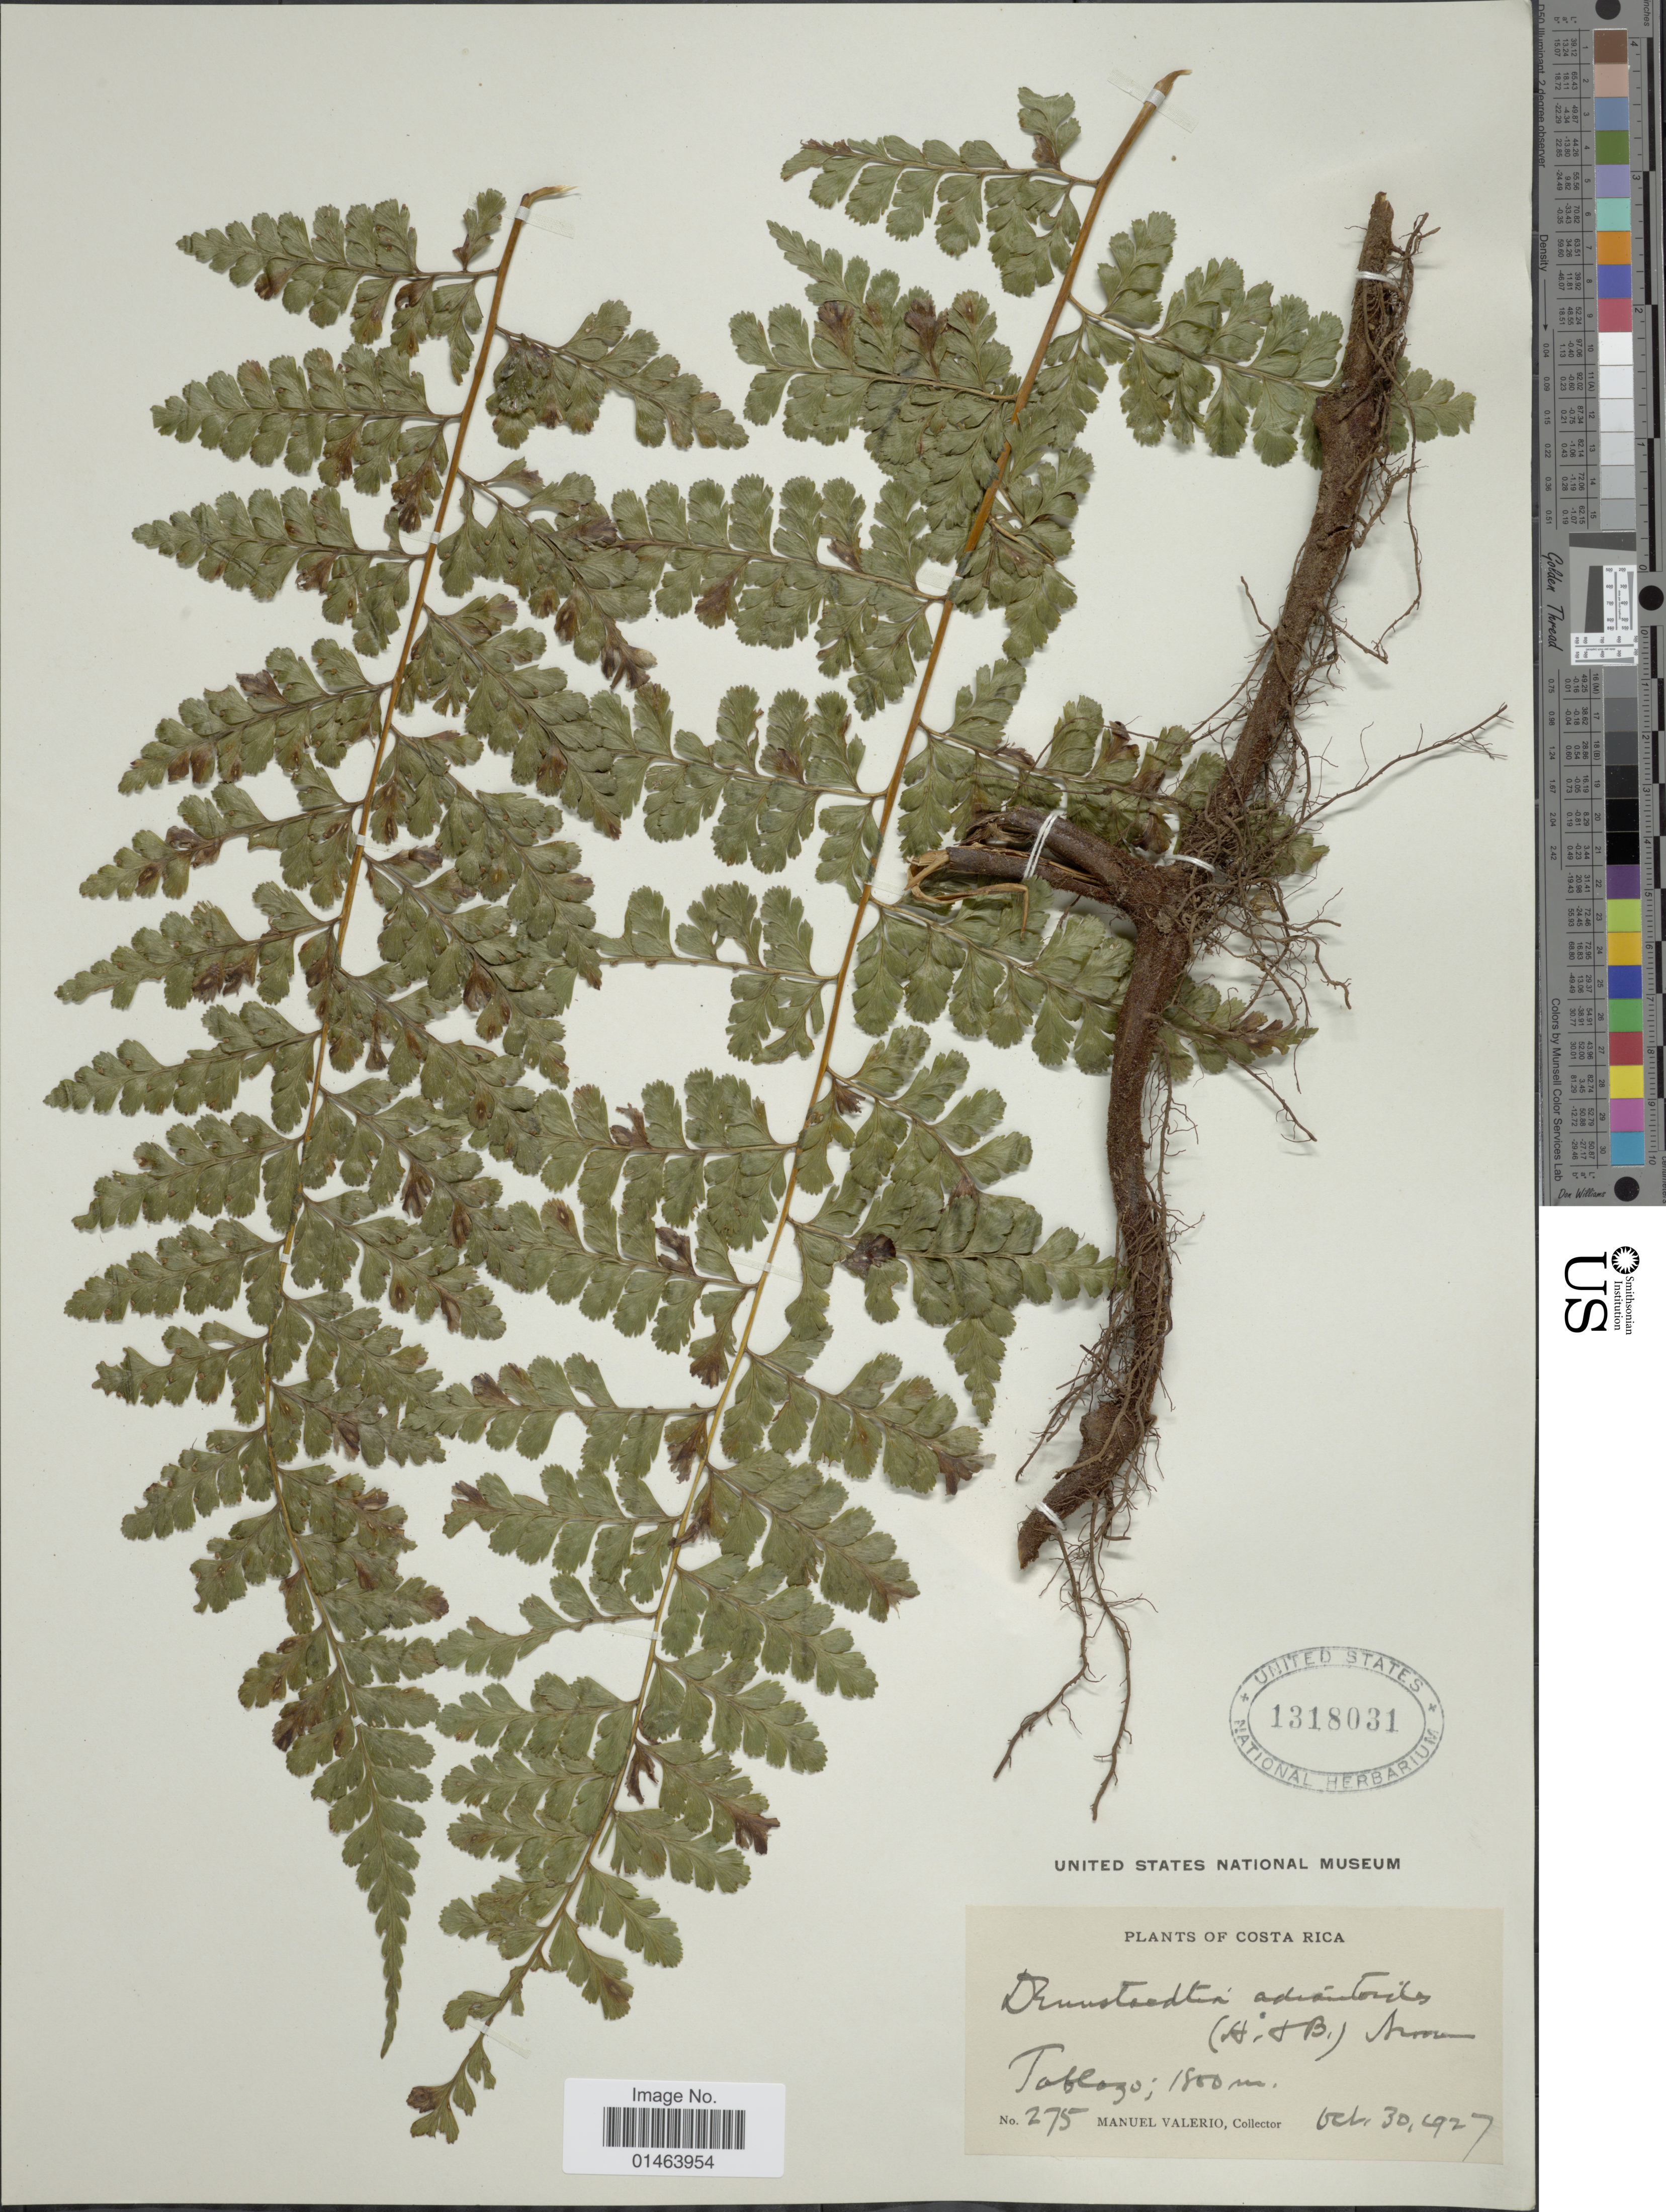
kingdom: Plantae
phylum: Tracheophyta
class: Polypodiopsida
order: Polypodiales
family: Dennstaedtiaceae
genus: Dennstaedtia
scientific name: Dennstaedtia bipinnata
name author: (Cav.) Maxon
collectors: M. Valerio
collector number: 275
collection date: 1927-10-30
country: Costa Rica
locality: Costa Rica.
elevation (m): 1800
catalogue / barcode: US 1318031